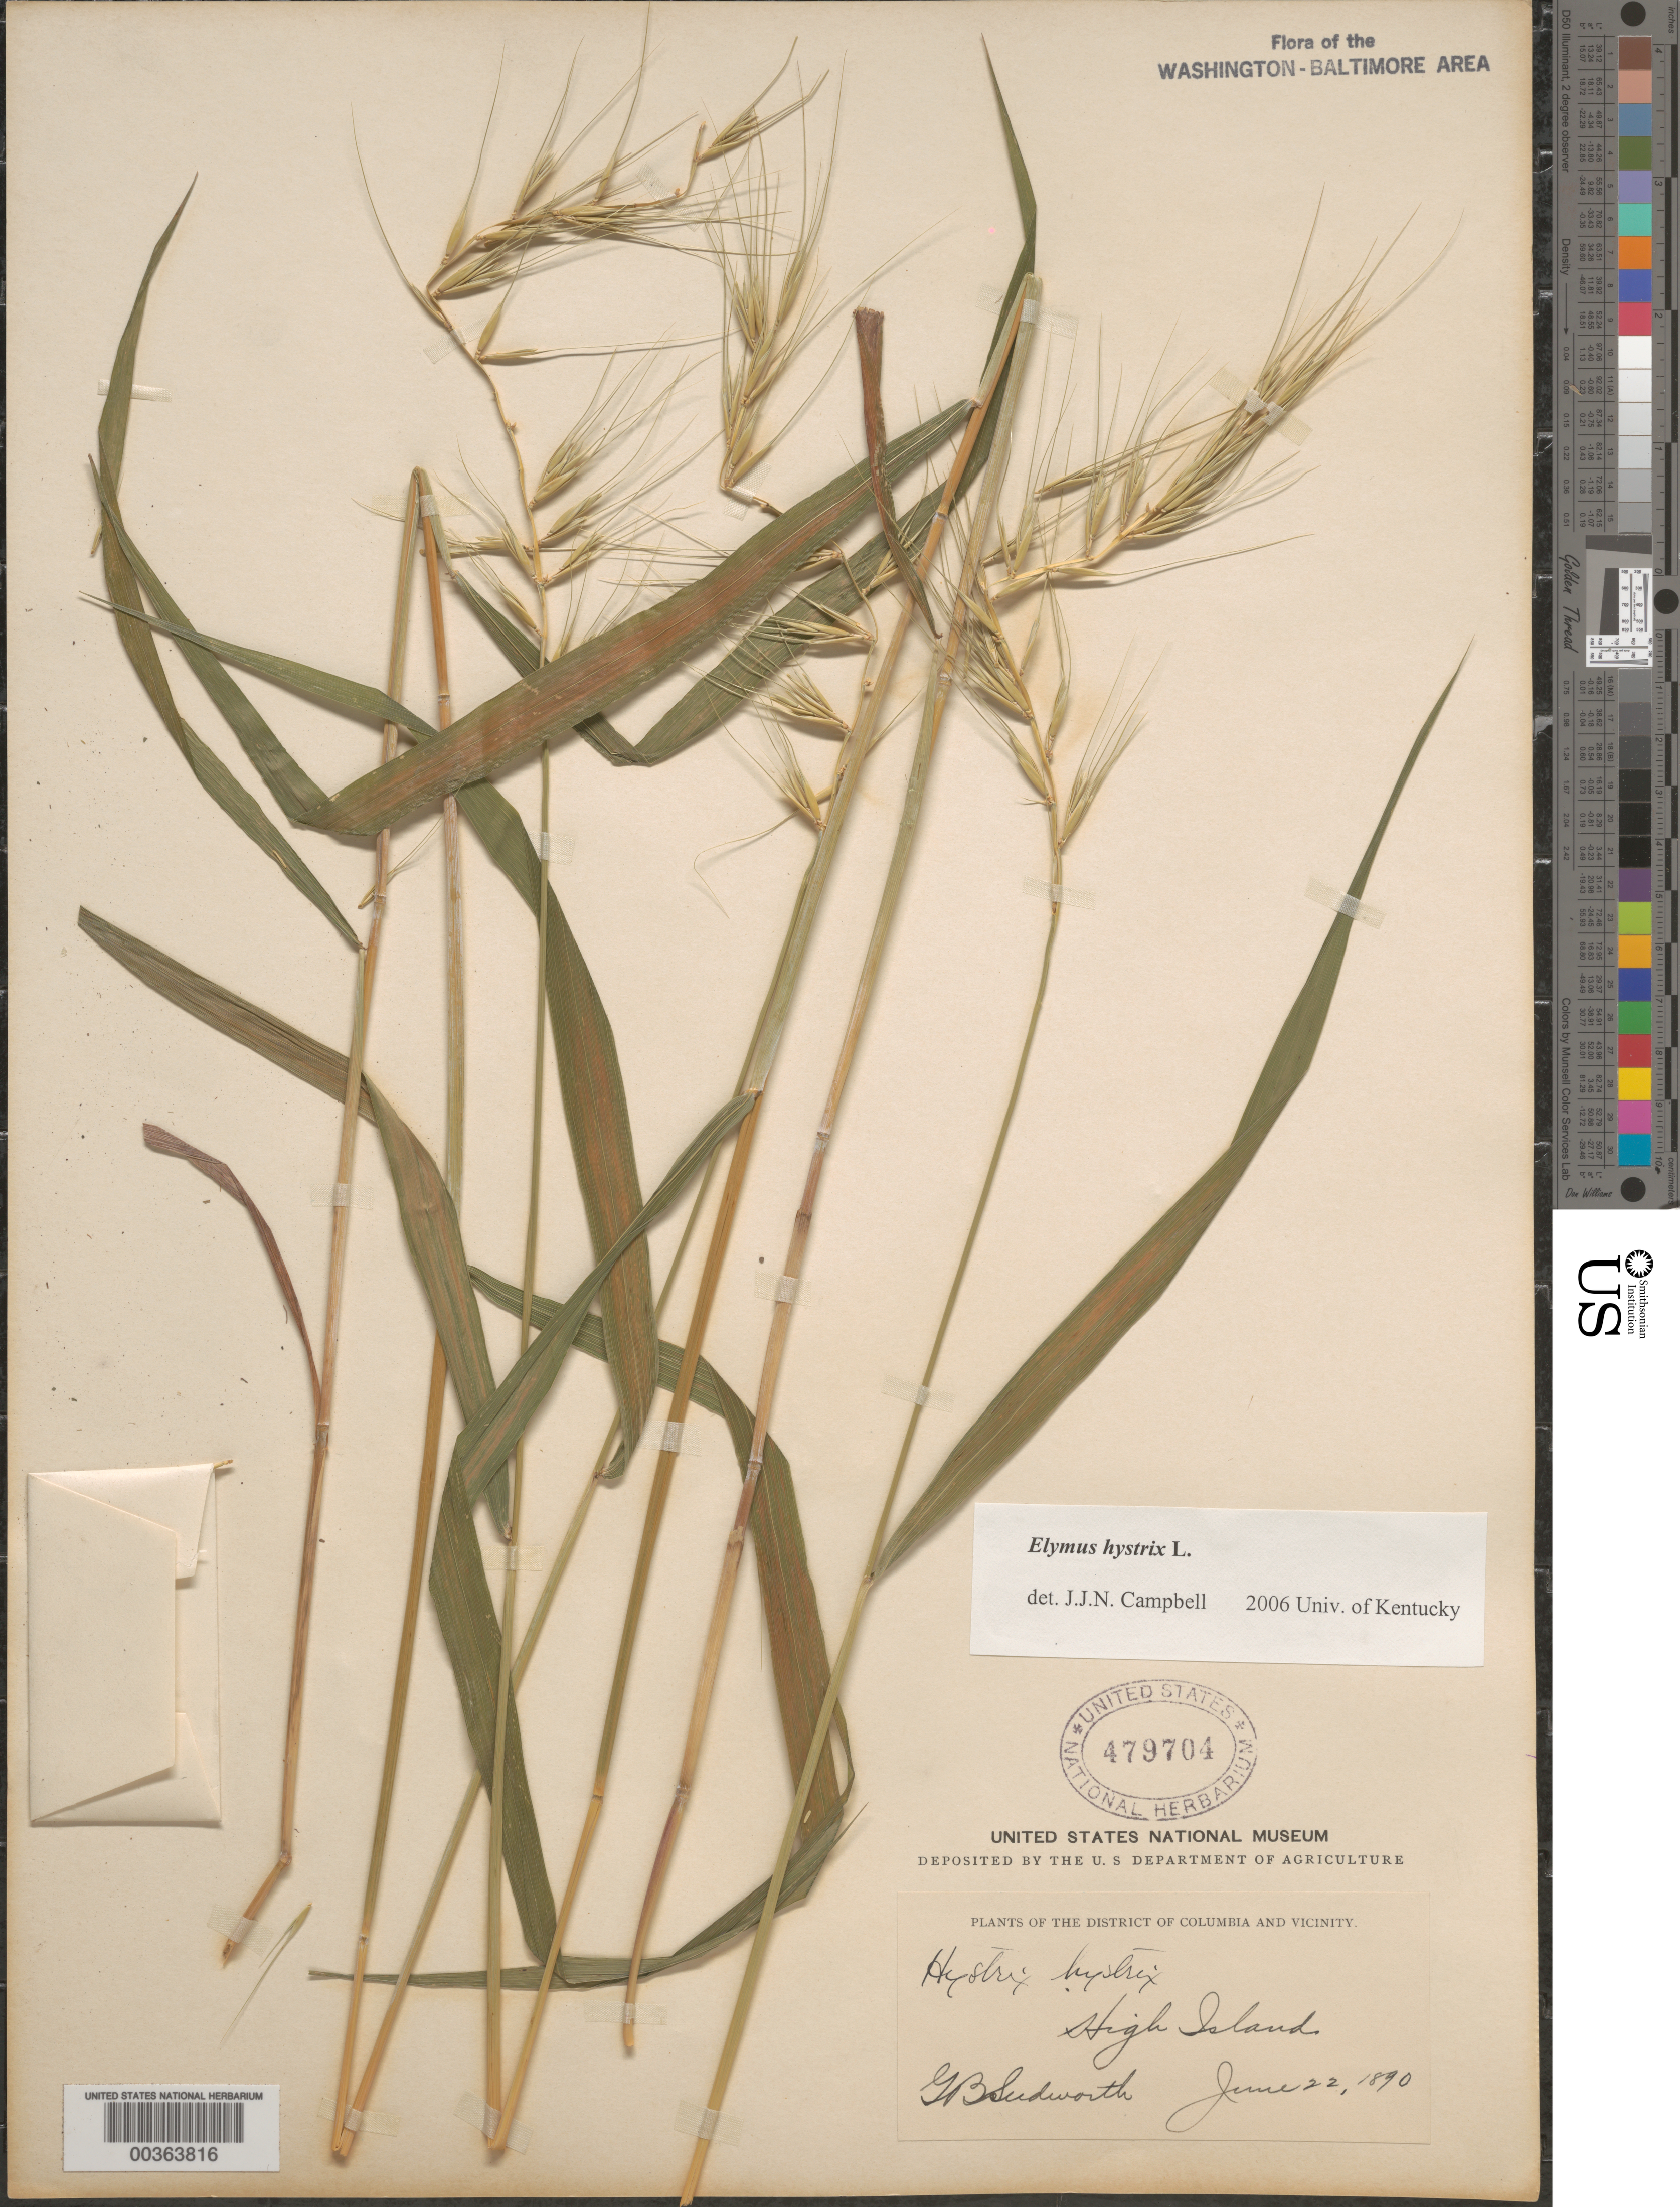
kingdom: Plantae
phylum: Tracheophyta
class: Liliopsida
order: Poales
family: Poaceae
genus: Elymus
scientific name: Elymus hystrix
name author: L.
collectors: G. B. Sudworth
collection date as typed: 22 Jun 1890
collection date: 1890-06-22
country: United States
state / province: Maryland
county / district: Montgomery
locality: High Island C. & O. Canal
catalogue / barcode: US 479704